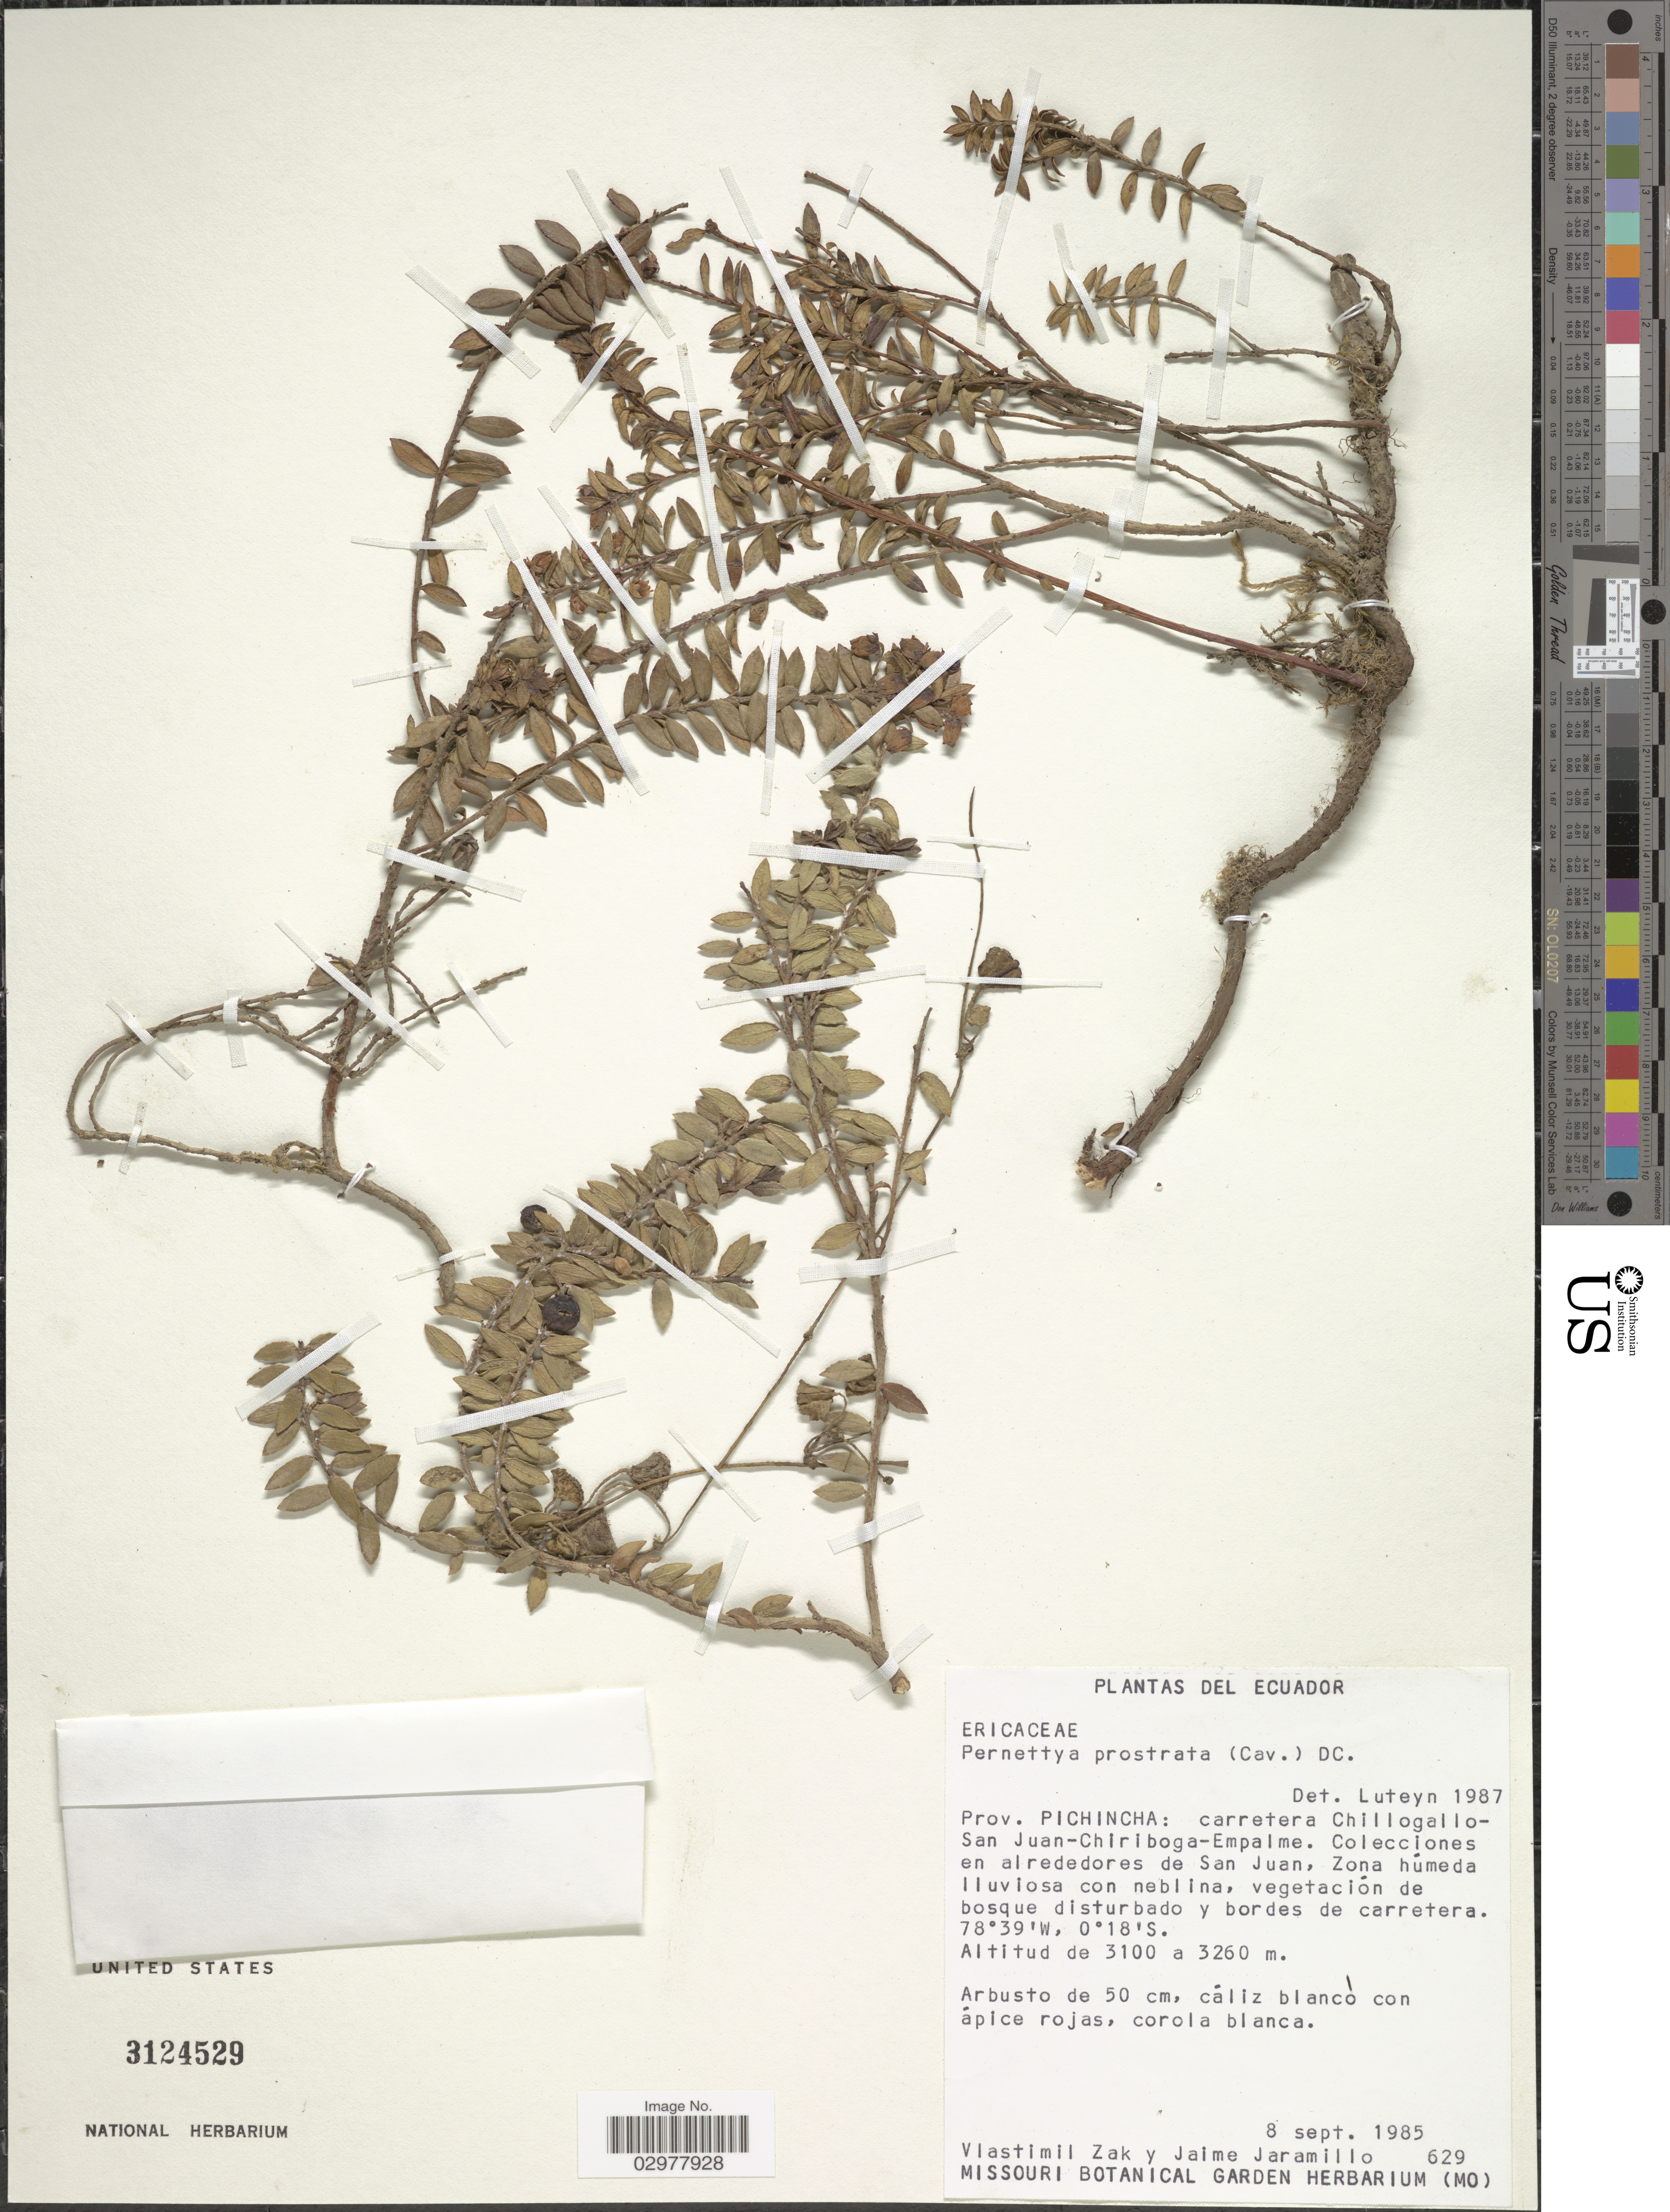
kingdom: Plantae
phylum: Tracheophyta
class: Magnoliopsida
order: Ericales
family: Ericaceae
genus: Pernettya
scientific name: Pernettya prostrata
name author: (Cav.) DC.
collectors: V. Zak & J. Jaramillo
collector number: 629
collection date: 1985-09-08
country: Ecuador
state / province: Pichincha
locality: Carretera Chillogallo-San Juan-Chiriboga-Empalme. En alrededores de San Juan.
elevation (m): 3100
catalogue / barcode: US 3124529